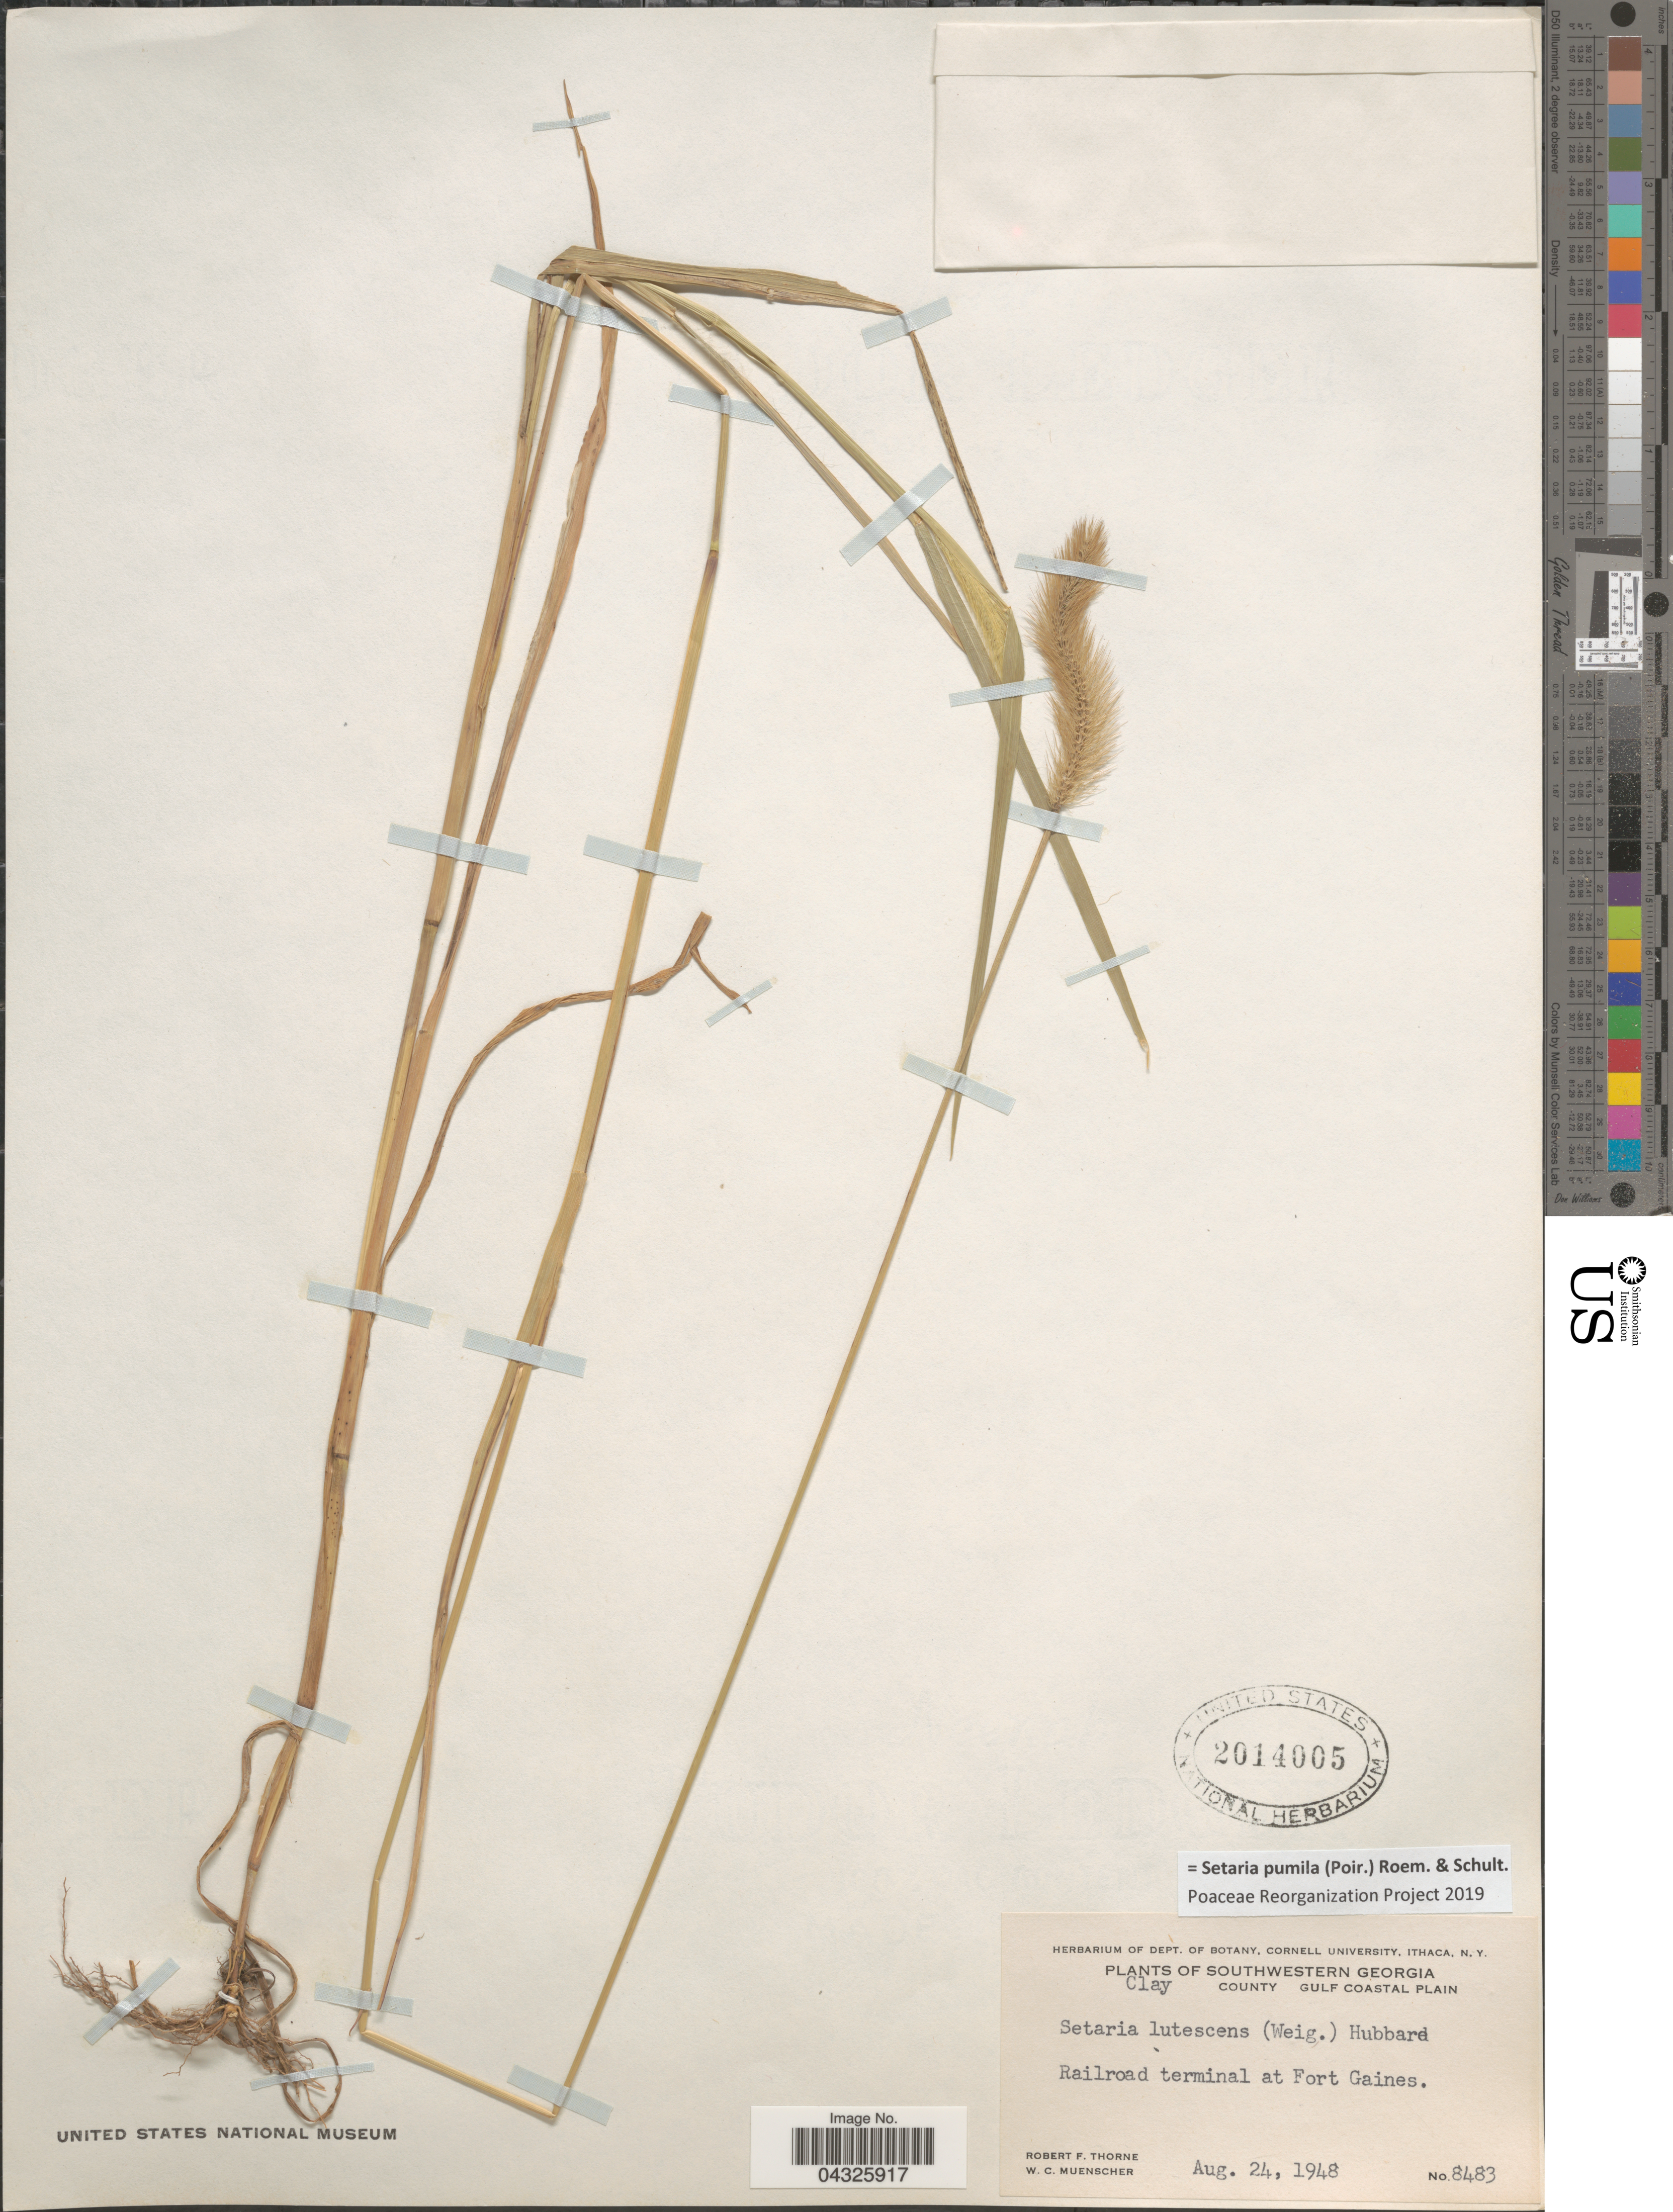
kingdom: Plantae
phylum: Tracheophyta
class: Liliopsida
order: Poales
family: Poaceae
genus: Setaria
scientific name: Setaria pumila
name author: (Poir.) Roem. & Schult.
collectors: R. F. Thorne & W. Muenscher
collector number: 8483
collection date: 1948-08-24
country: United States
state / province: Georgia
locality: Southwestern Georgia. Clay County. Gulf Coastal Plain. Railroad terminal at Fort Gaines.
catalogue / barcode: US 2014005